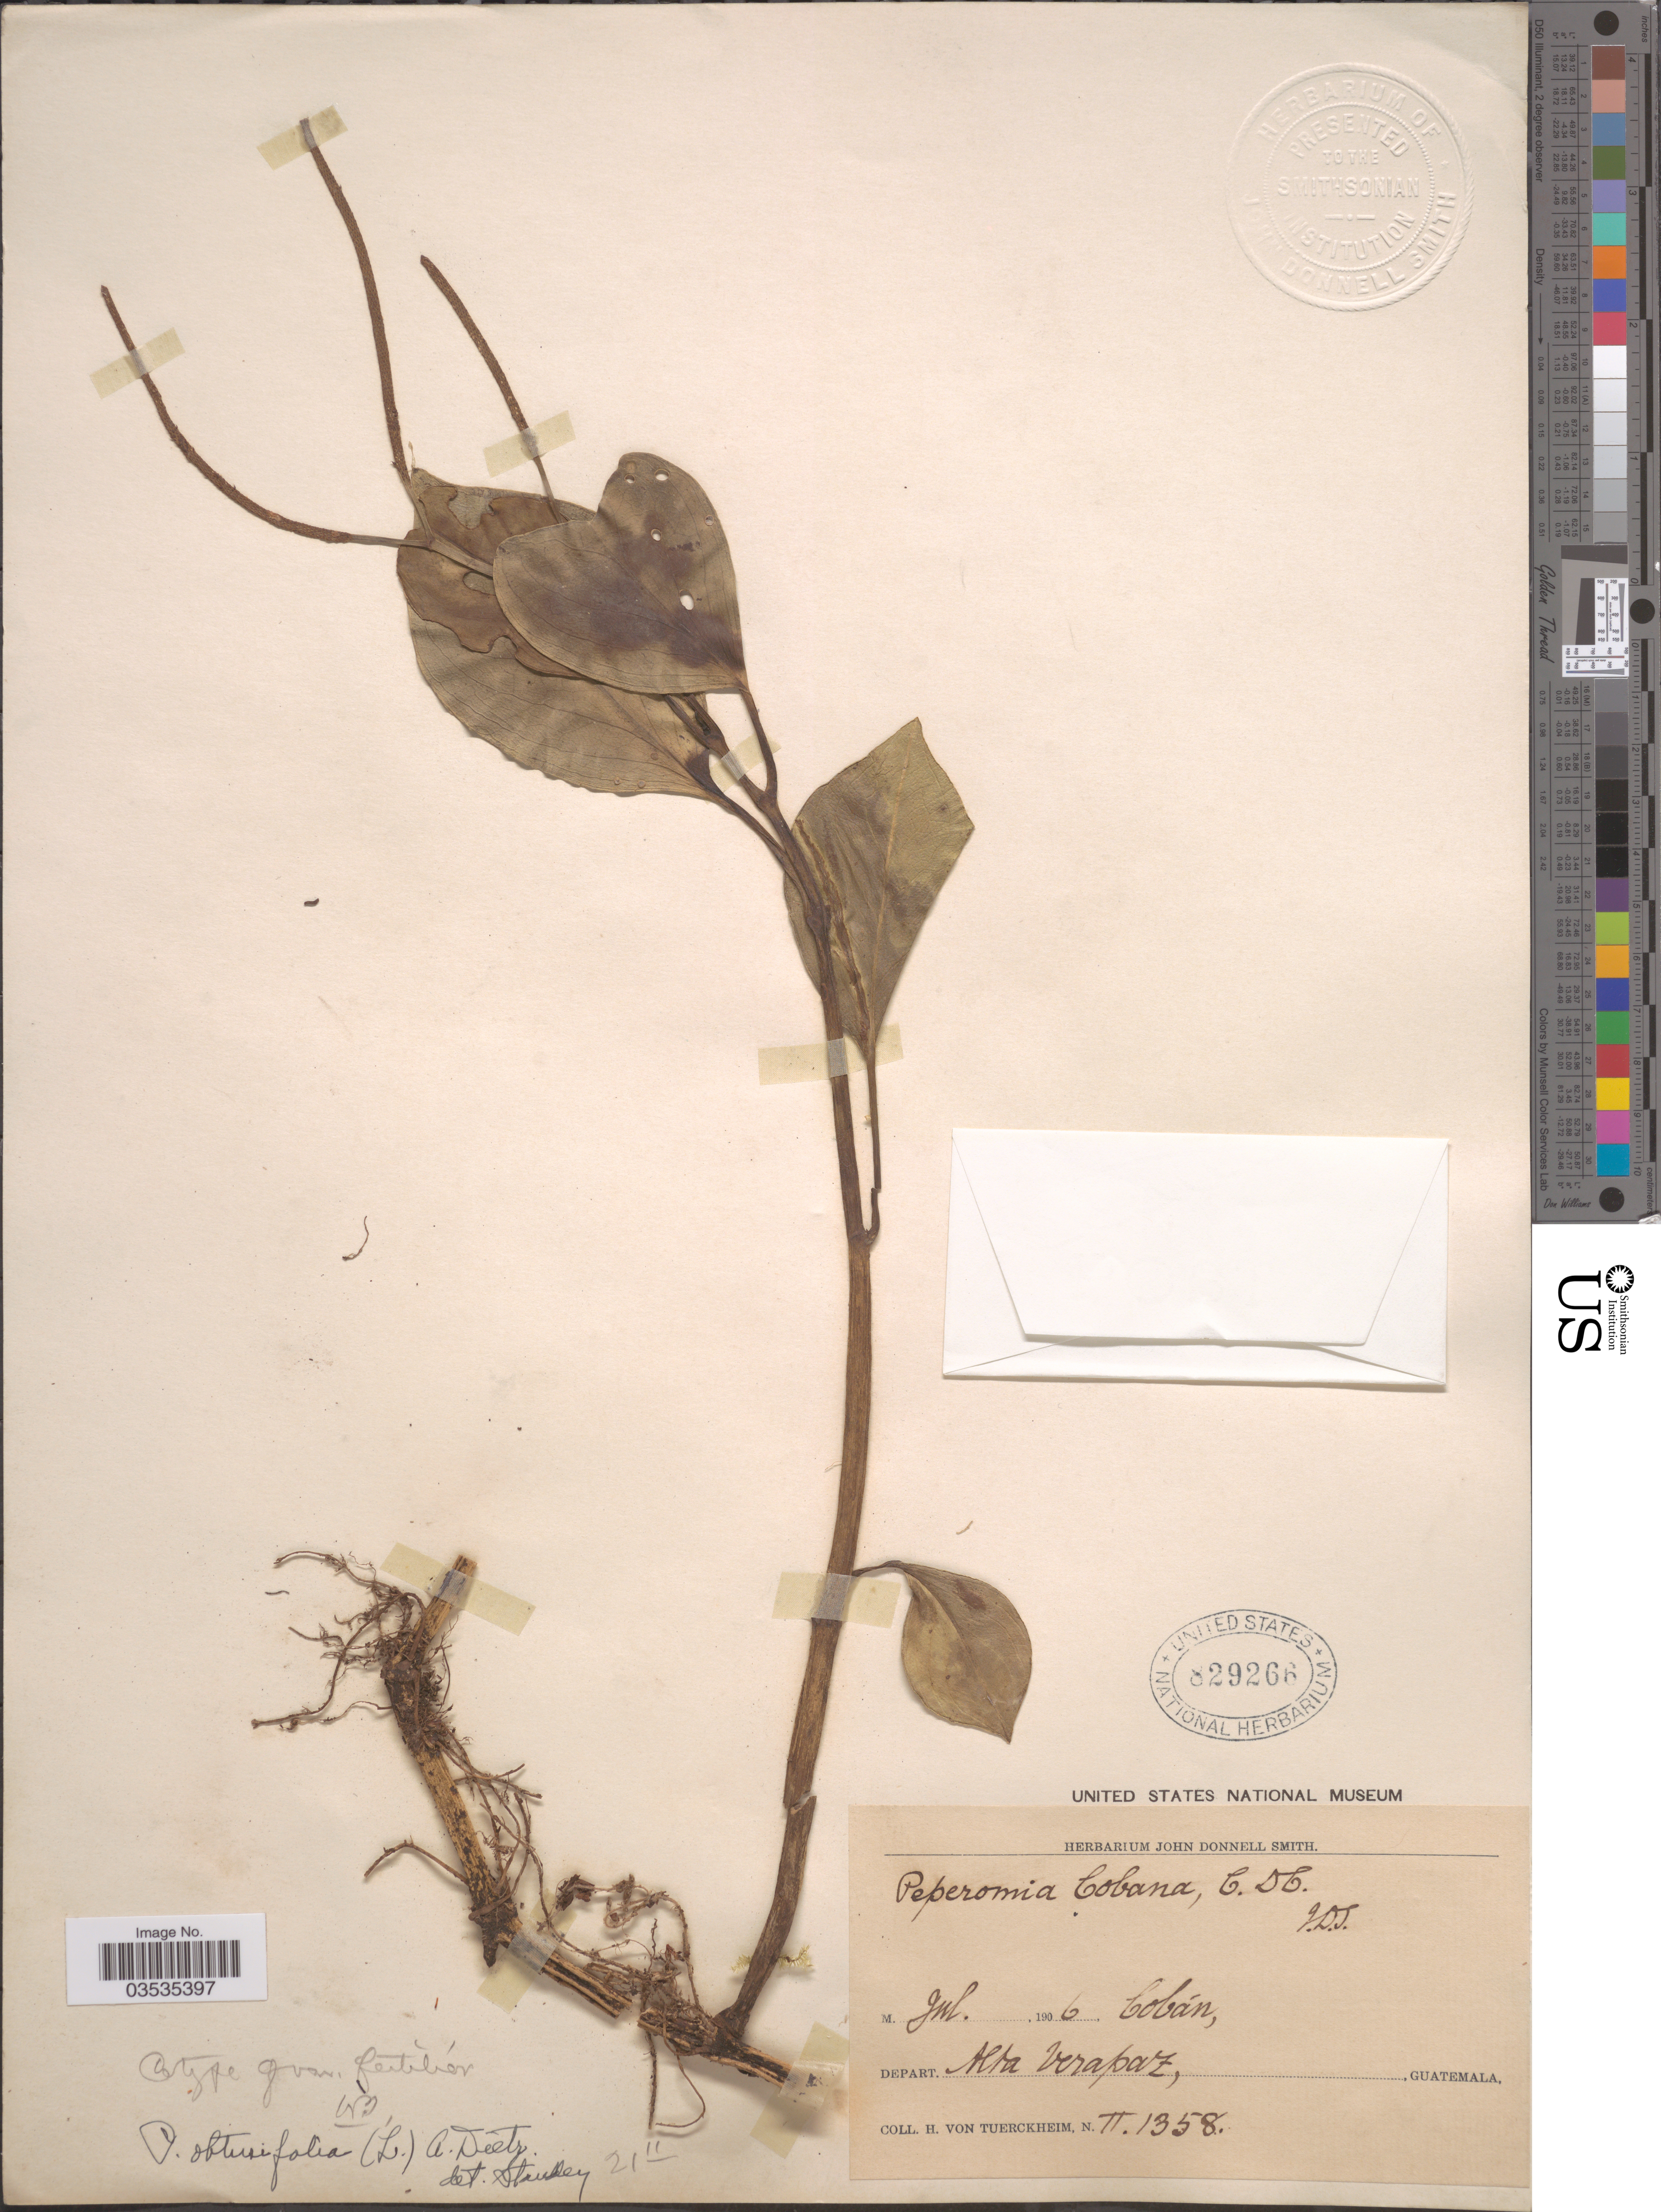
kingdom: Plantae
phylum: Tracheophyta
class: Magnoliopsida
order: Piperales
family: Piperaceae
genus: Peperomia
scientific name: Peperomia obtusifolia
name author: (L.) A. Dietr.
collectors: H. von Türckheim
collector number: II 1358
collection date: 1906-07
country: Guatemala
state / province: Alta Verapaz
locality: Cobán, Depart. Alta Verapaz.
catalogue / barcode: US 829266